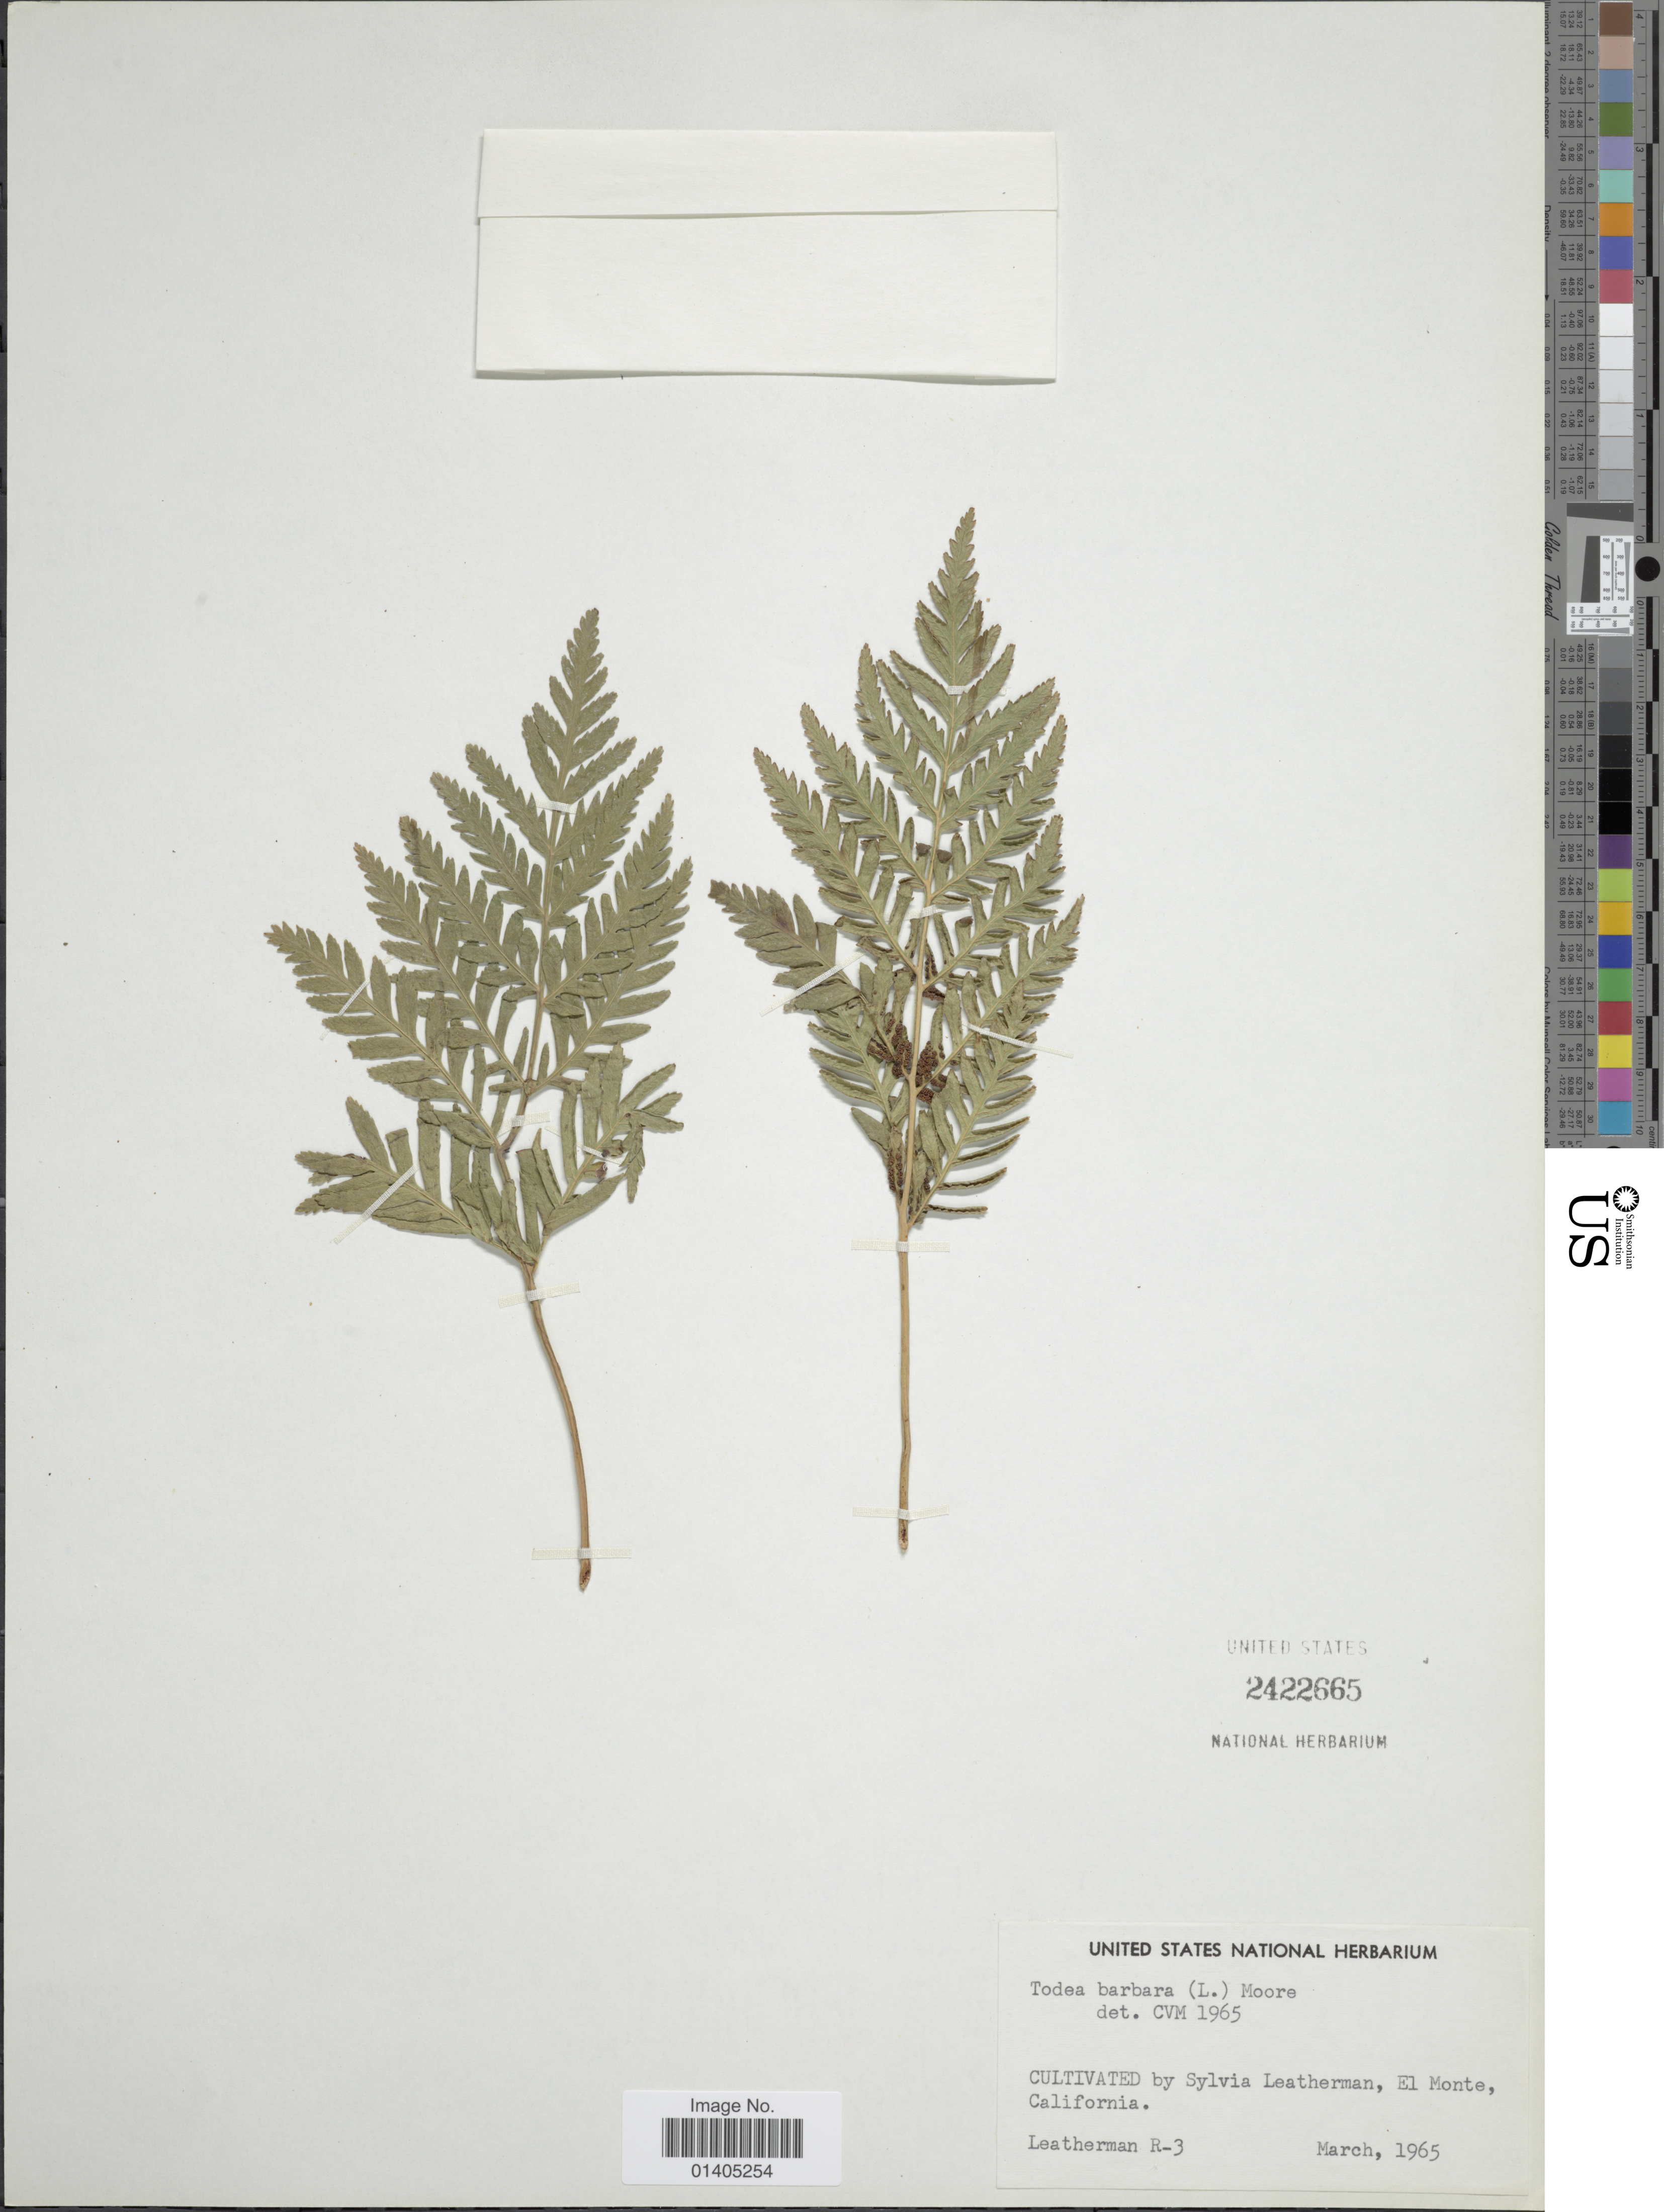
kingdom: Plantae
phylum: Tracheophyta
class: Polypodiopsida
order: Osmundales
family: Osmundaceae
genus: Todea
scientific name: Todea barbara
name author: T. Moore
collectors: S. Leatherman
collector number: R-3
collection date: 1965-03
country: United States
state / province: California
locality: El Monte Califonia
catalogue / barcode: US 2422665